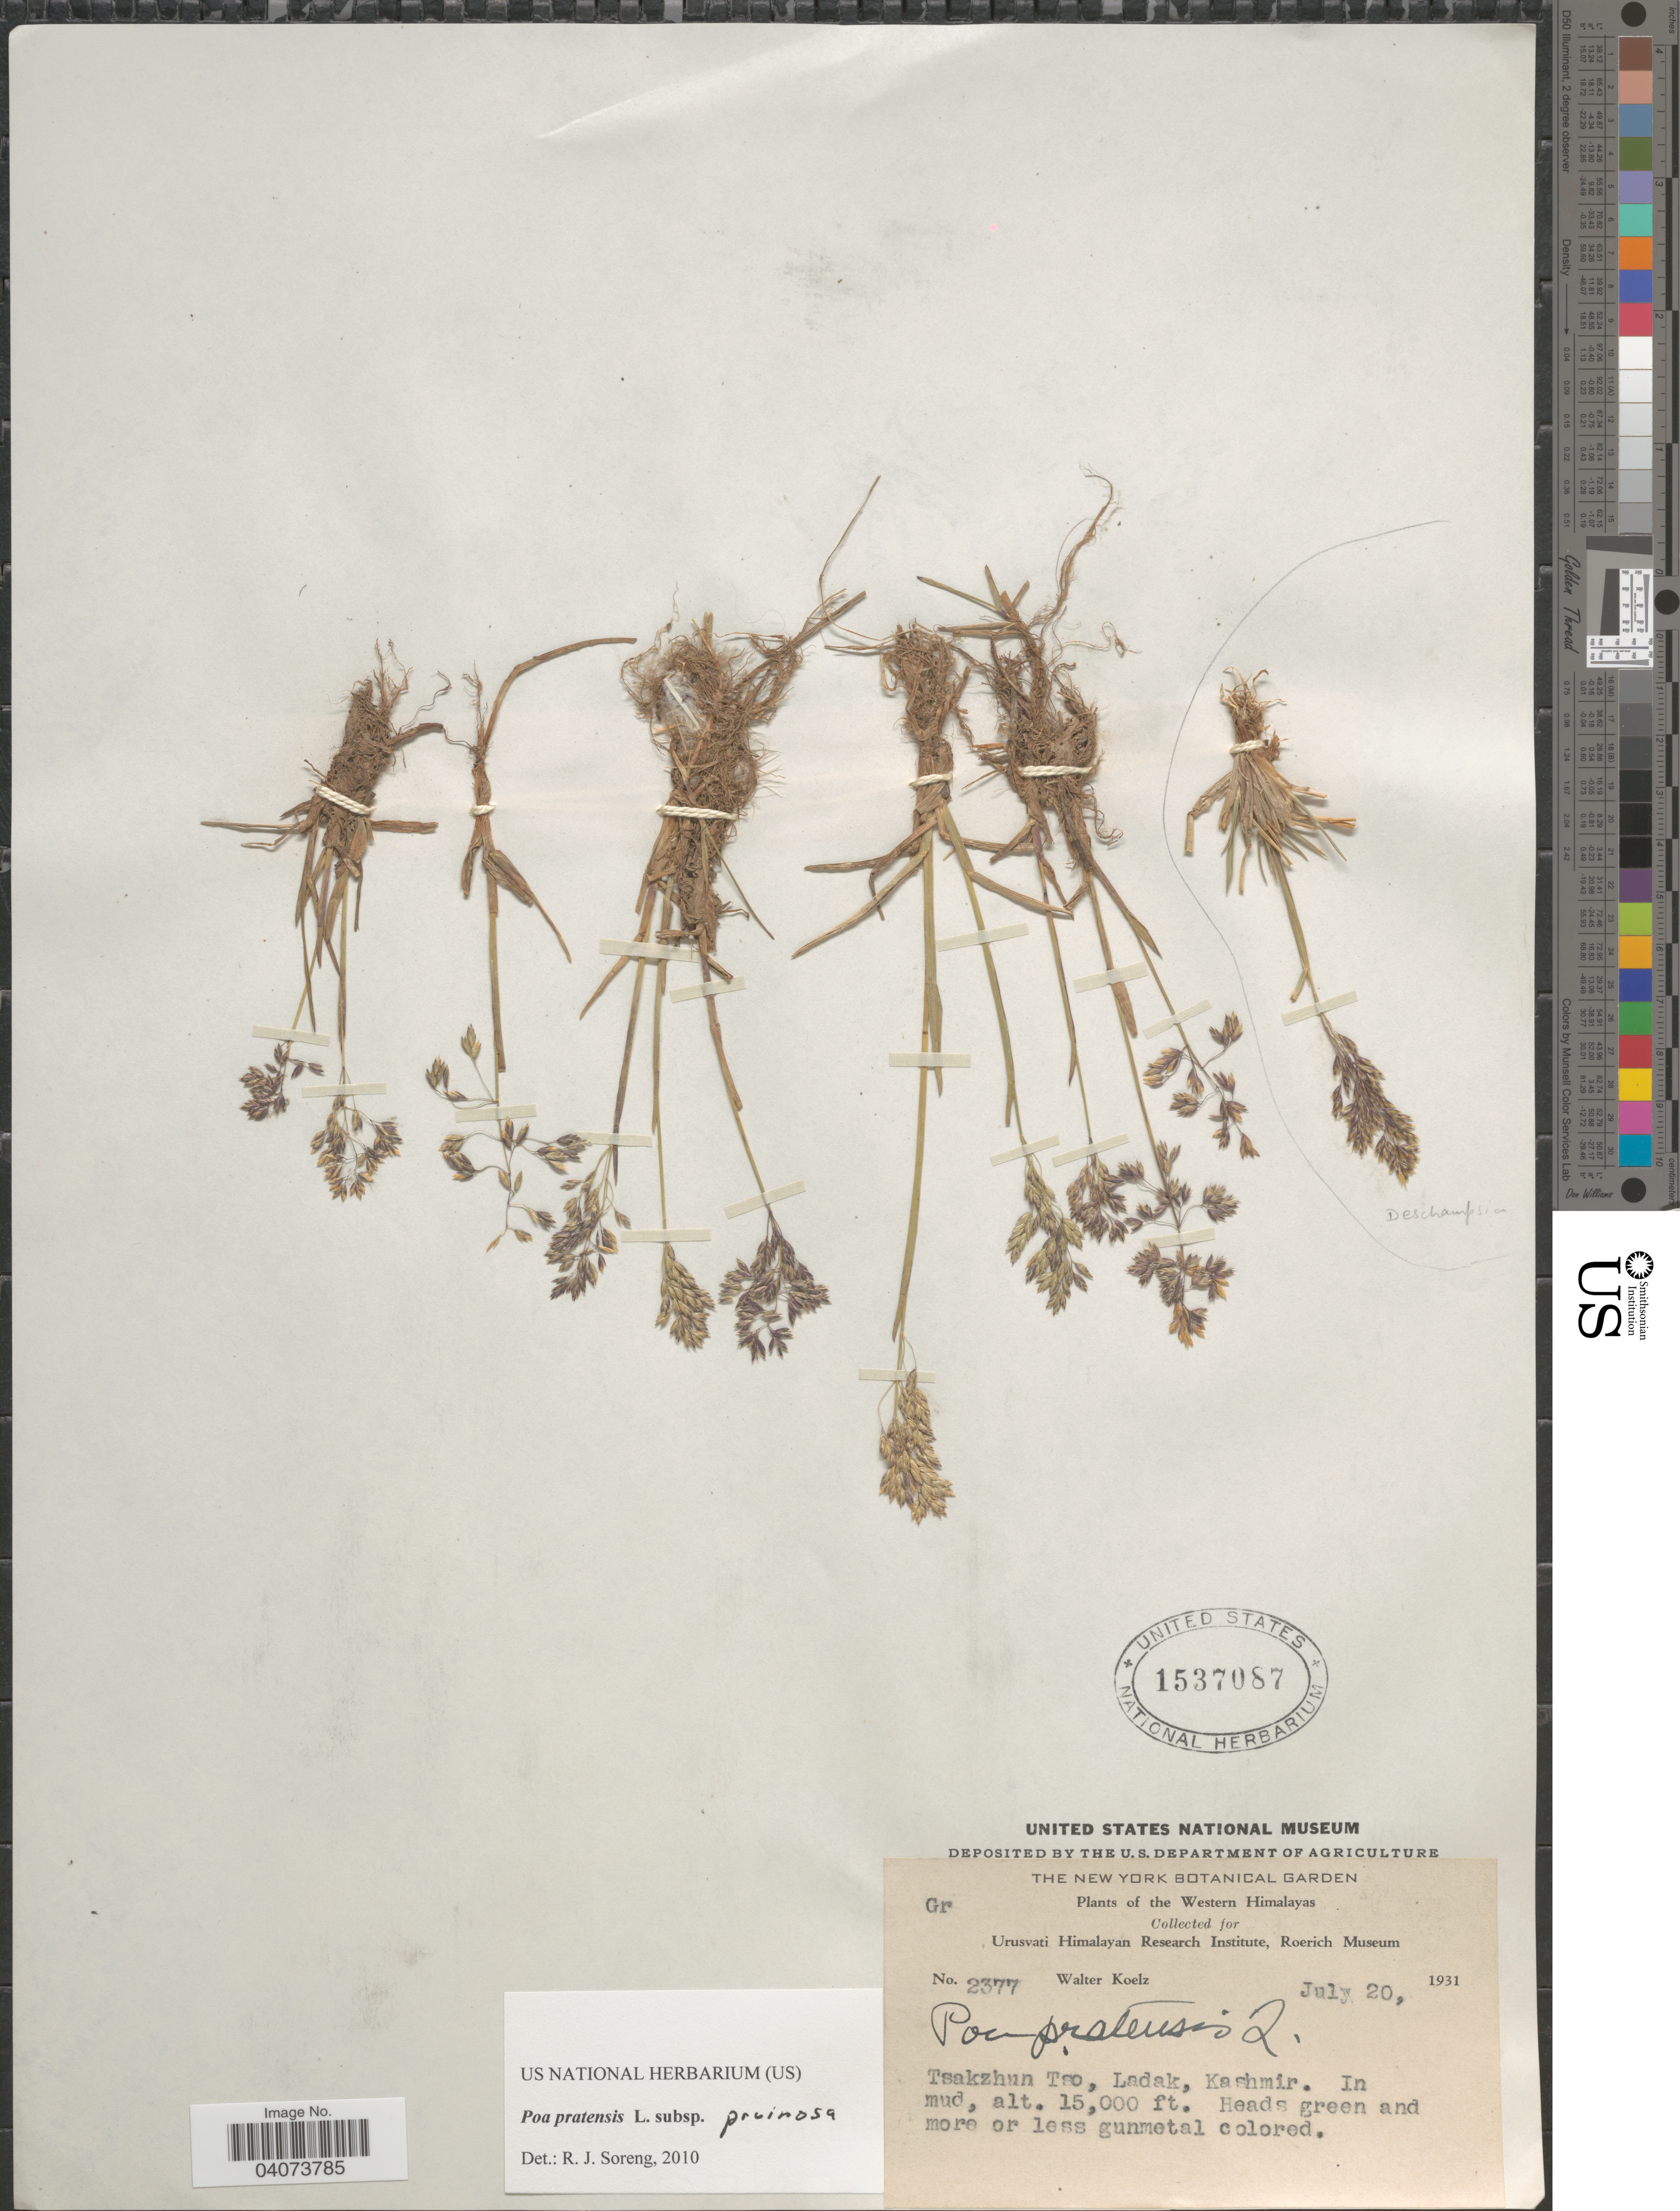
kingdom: Plantae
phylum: Tracheophyta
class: Liliopsida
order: Poales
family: Poaceae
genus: Poa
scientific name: Poa pratensis subsp. pruinosa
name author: (Korotky) Dickoré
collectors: W. N. Koelz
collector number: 2377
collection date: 1931-07-20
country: India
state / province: Ladakh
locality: The Western Himalayas. Tsakzhun Tso, Ladak, Kashmir.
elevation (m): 4572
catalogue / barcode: US 1537087